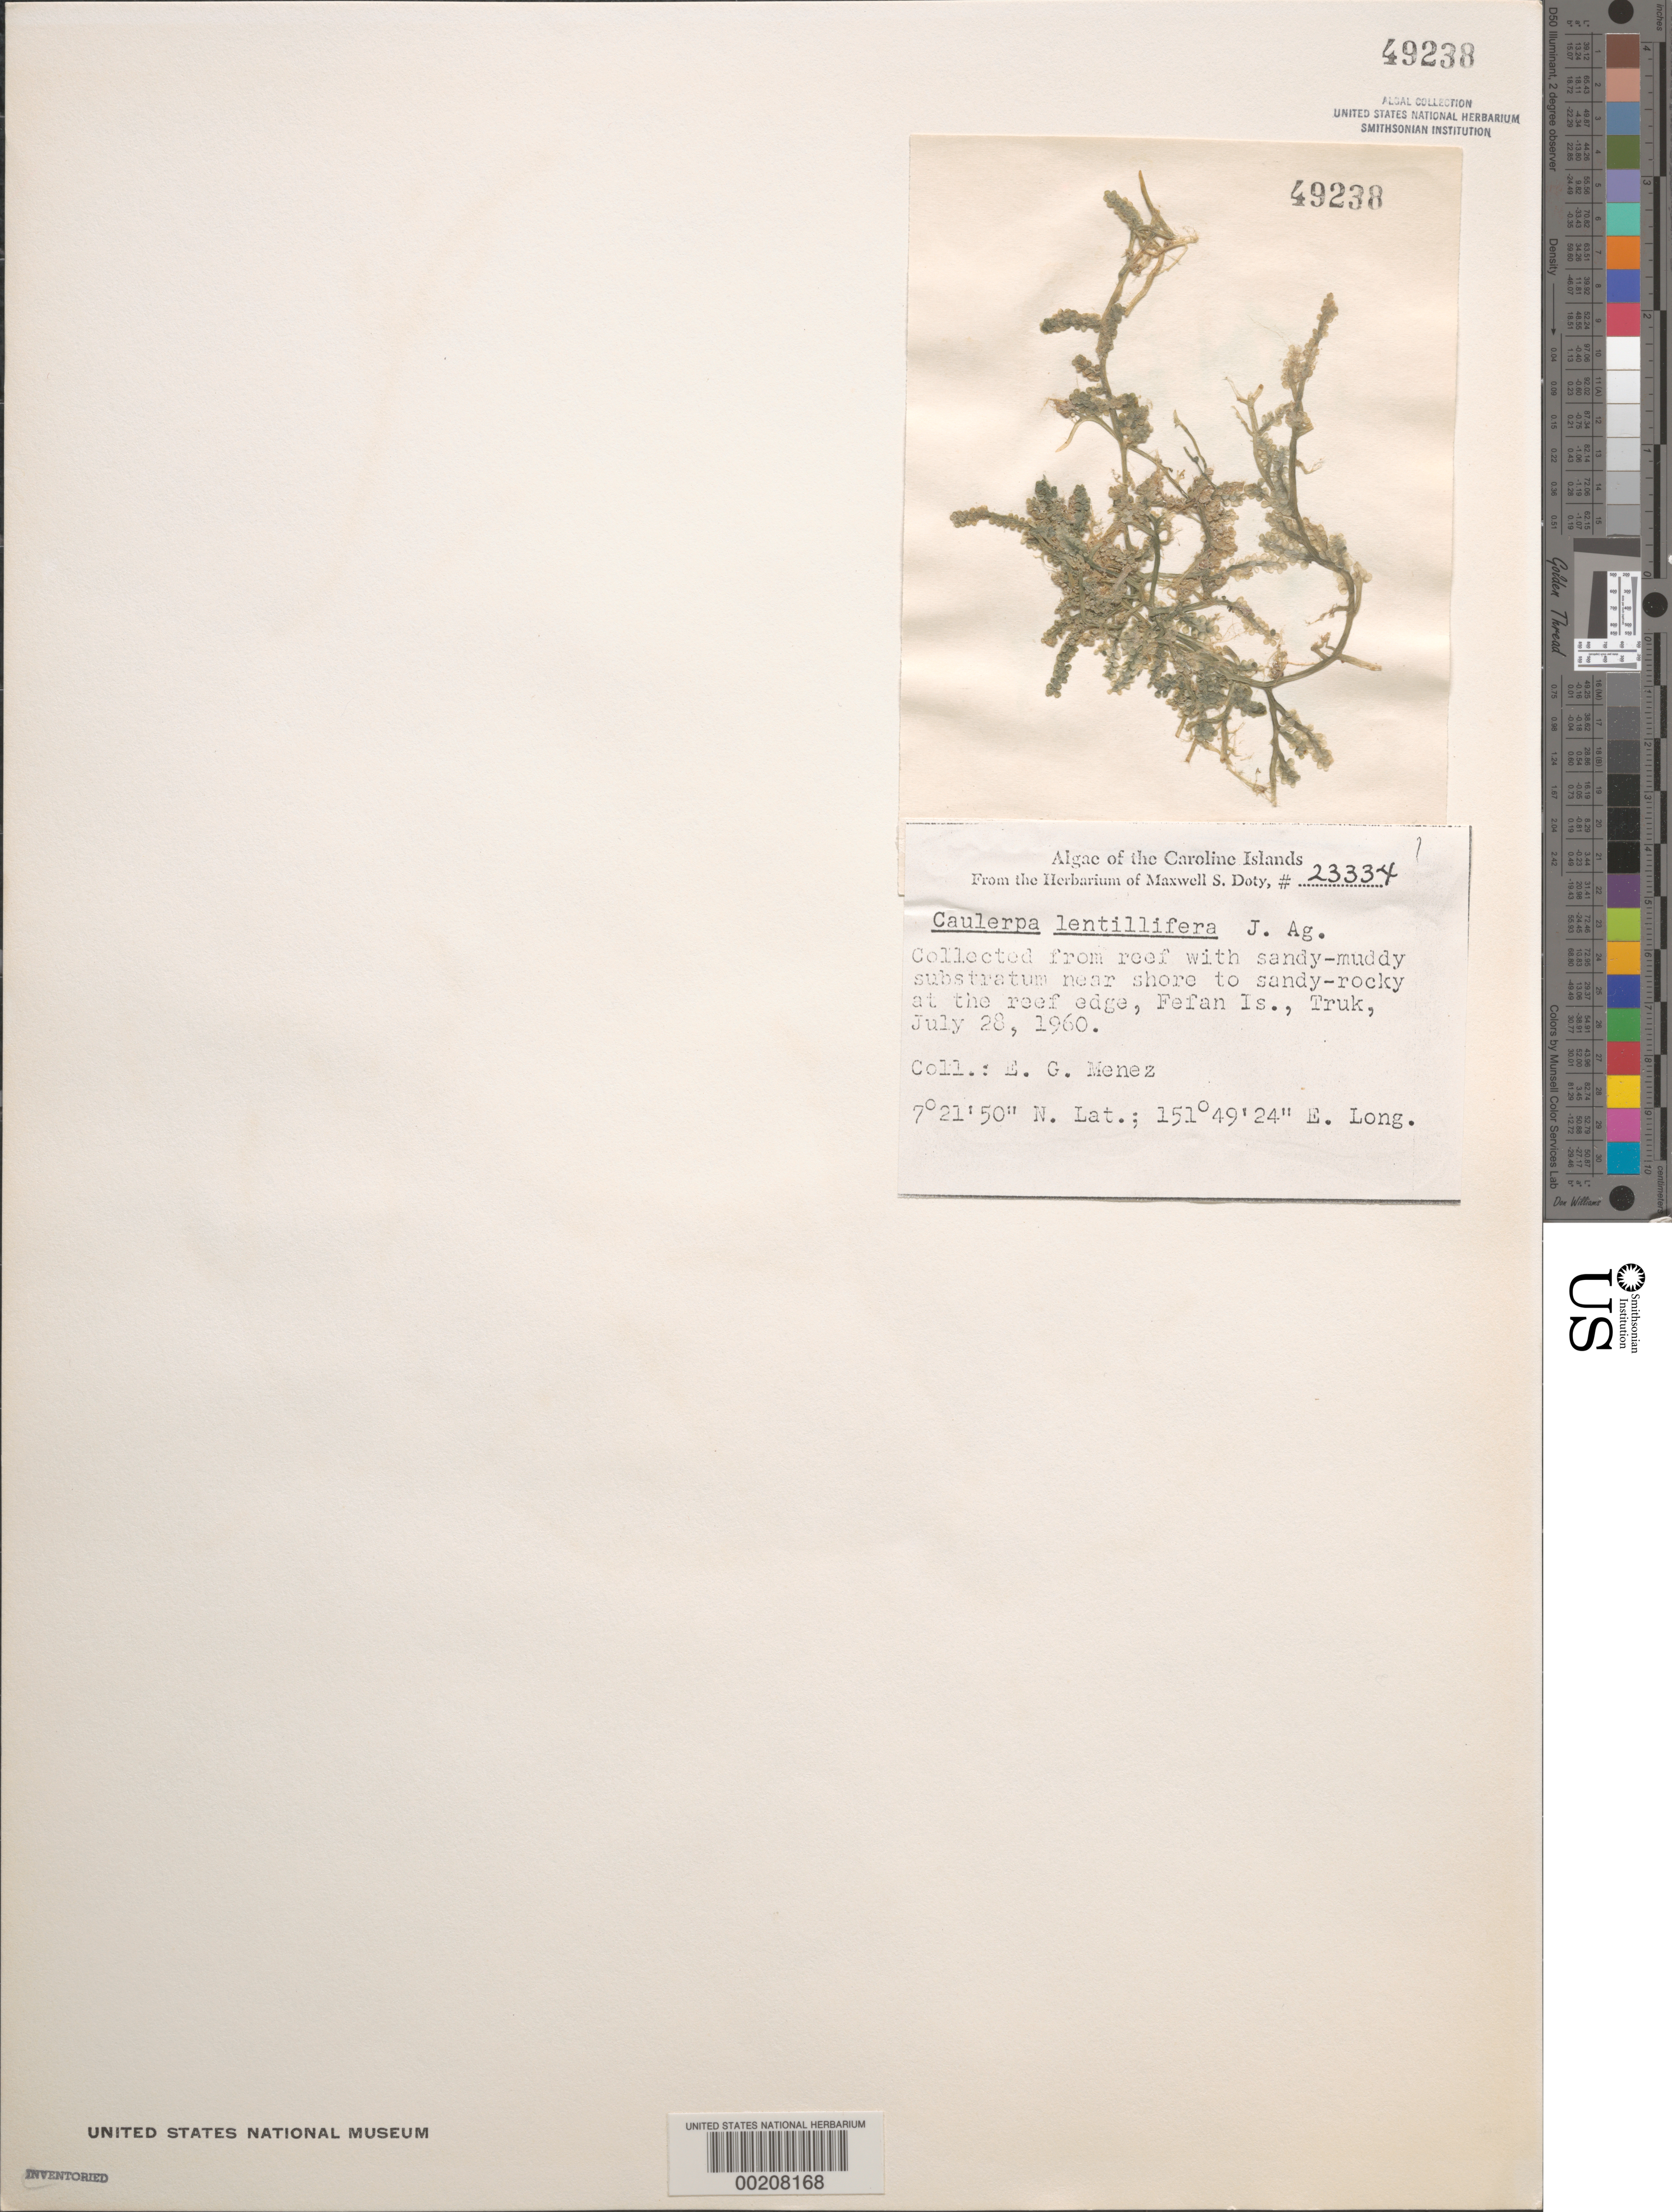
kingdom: Plantae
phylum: Chlorophyta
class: Ulvophyceae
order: Bryopsidales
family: Caulerpaceae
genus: Caulerpa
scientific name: Caulerpa lentillifera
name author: J. Agardh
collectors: Meñez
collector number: MSD 23334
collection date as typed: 28 Jul 1960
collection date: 1960-07-28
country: Micronesia, Federated States of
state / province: Truk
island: Fefan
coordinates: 7 21' 50" N, 151 49' 24" E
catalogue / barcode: US 49238